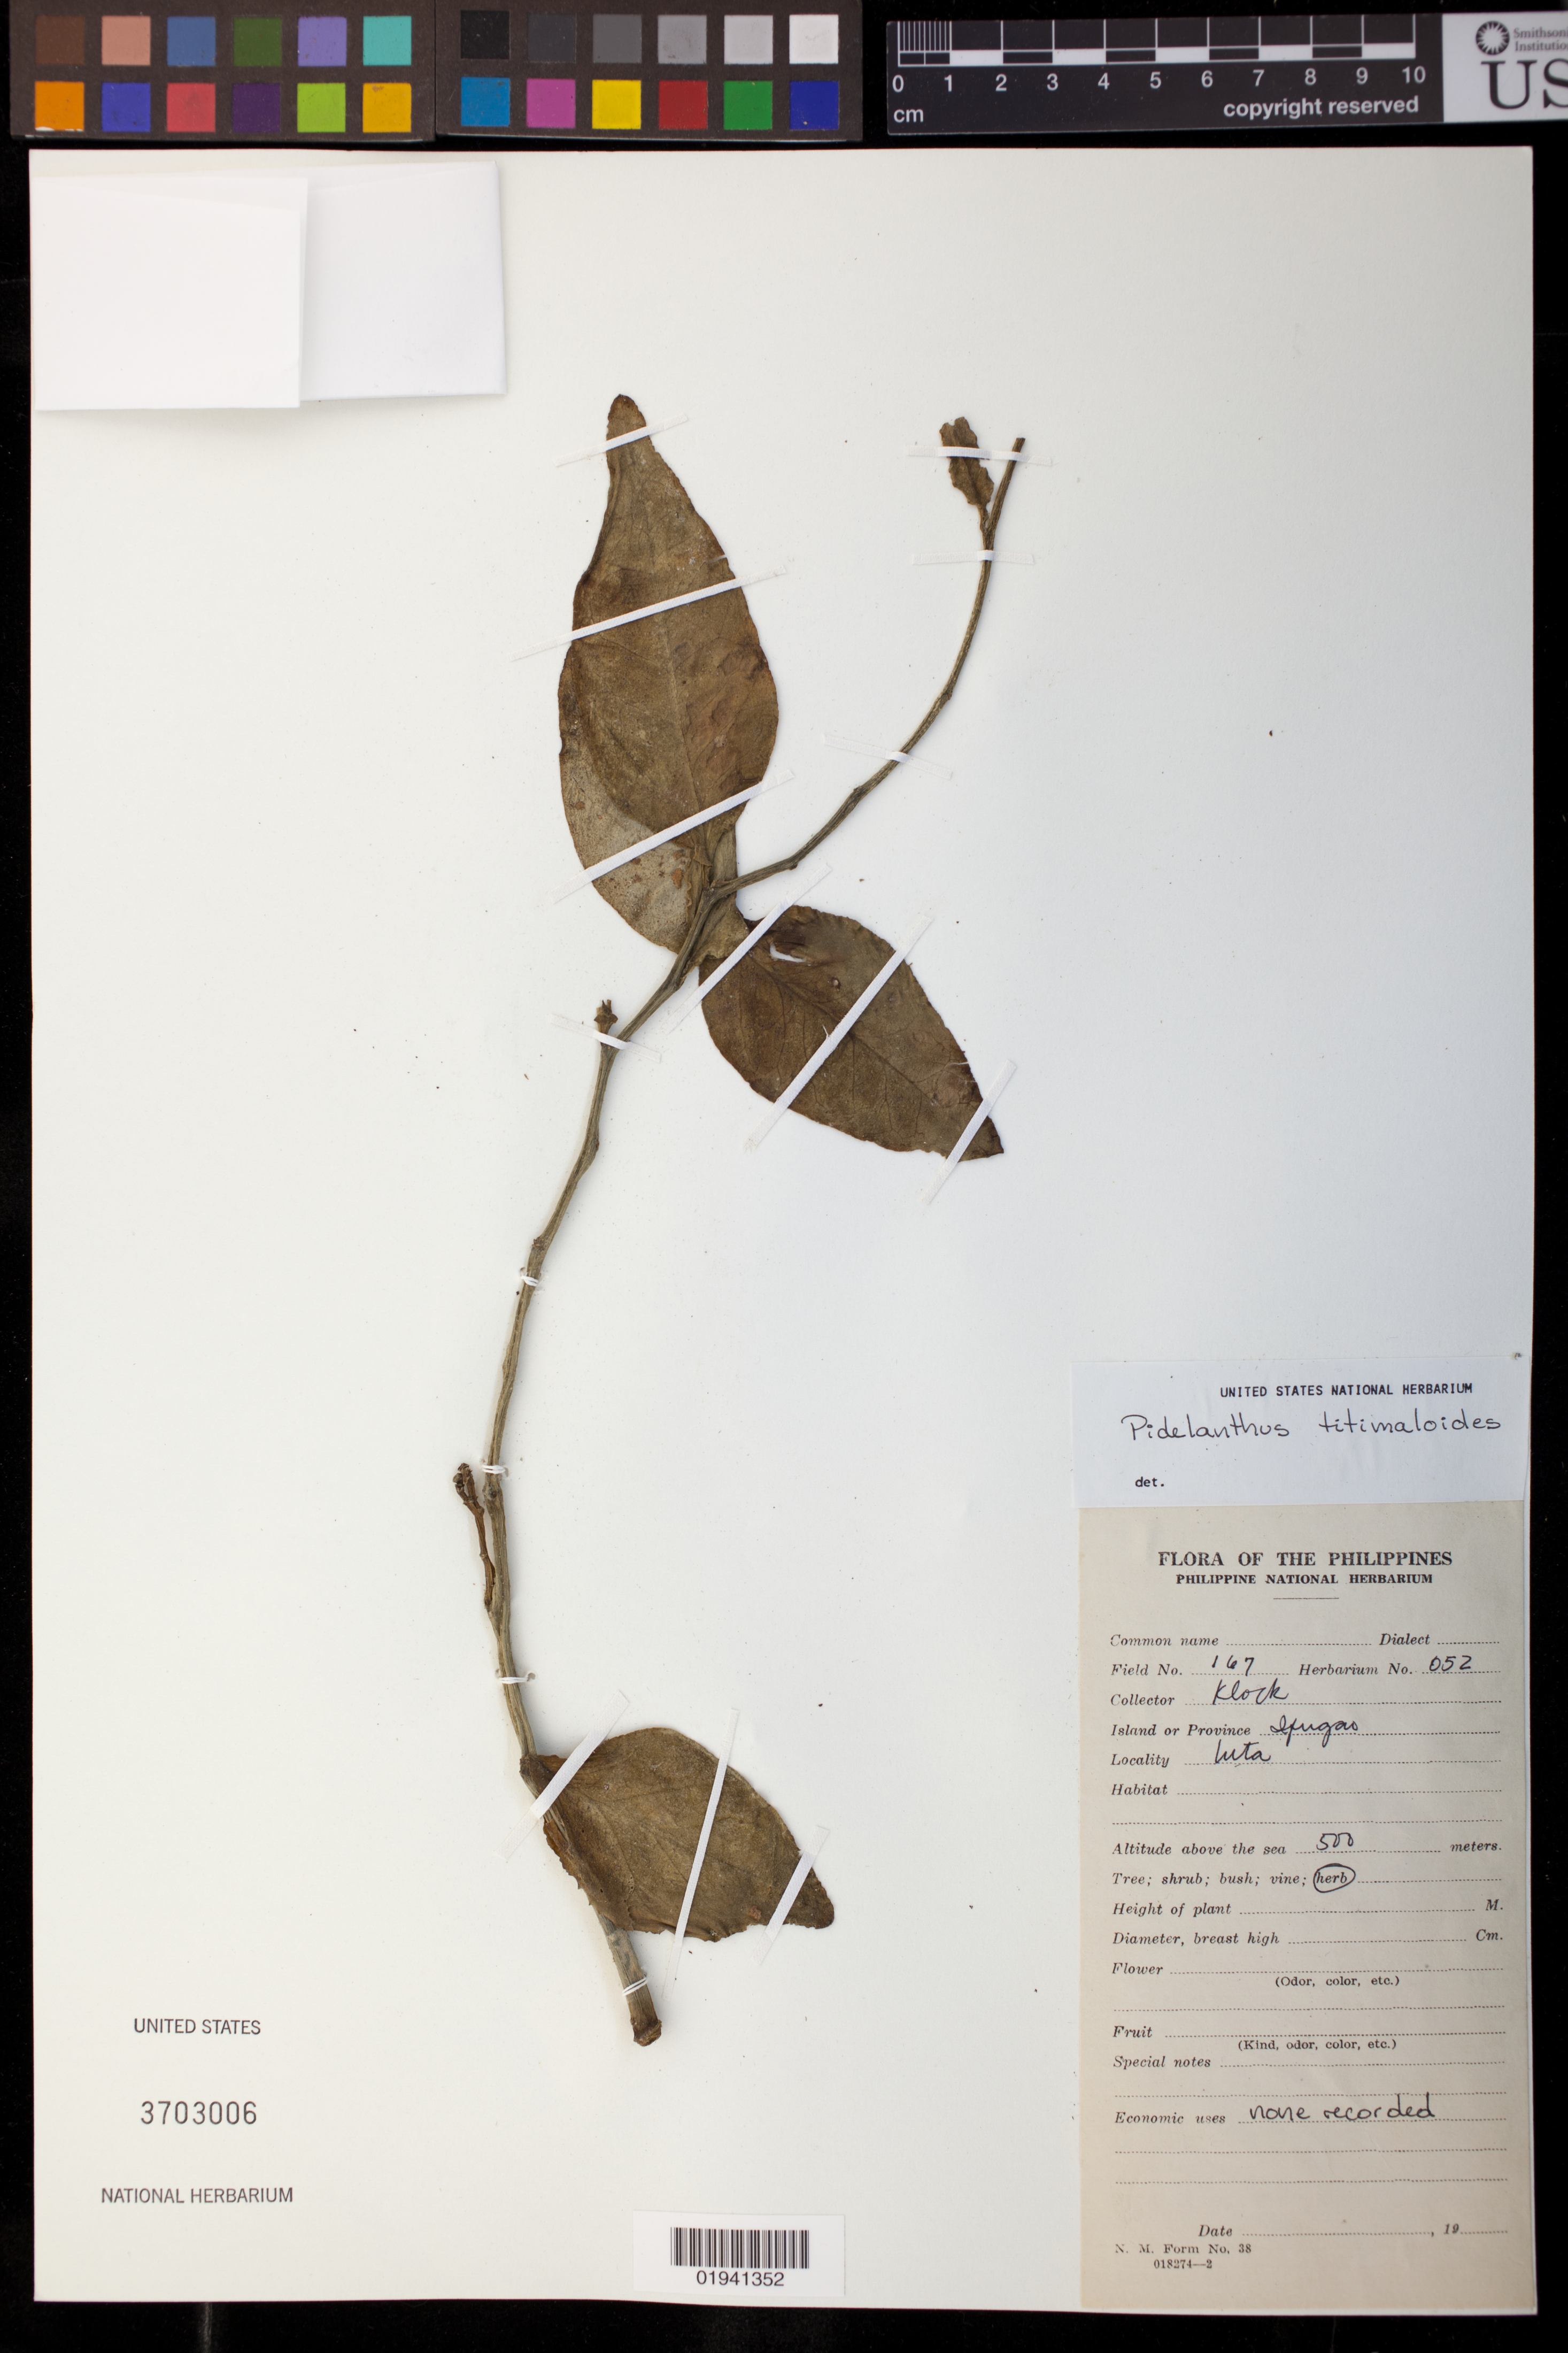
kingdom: Plantae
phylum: Tracheophyta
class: Magnoliopsida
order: Malpighiales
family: Euphorbiaceae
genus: Pedilanthus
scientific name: Pedilanthus tithymaloides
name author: (L.) Poit.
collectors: Klock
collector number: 167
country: Philippines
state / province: Cordillera (Administrative Region)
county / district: Ifugao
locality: Locality: Luta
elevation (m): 500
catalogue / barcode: US 3703006